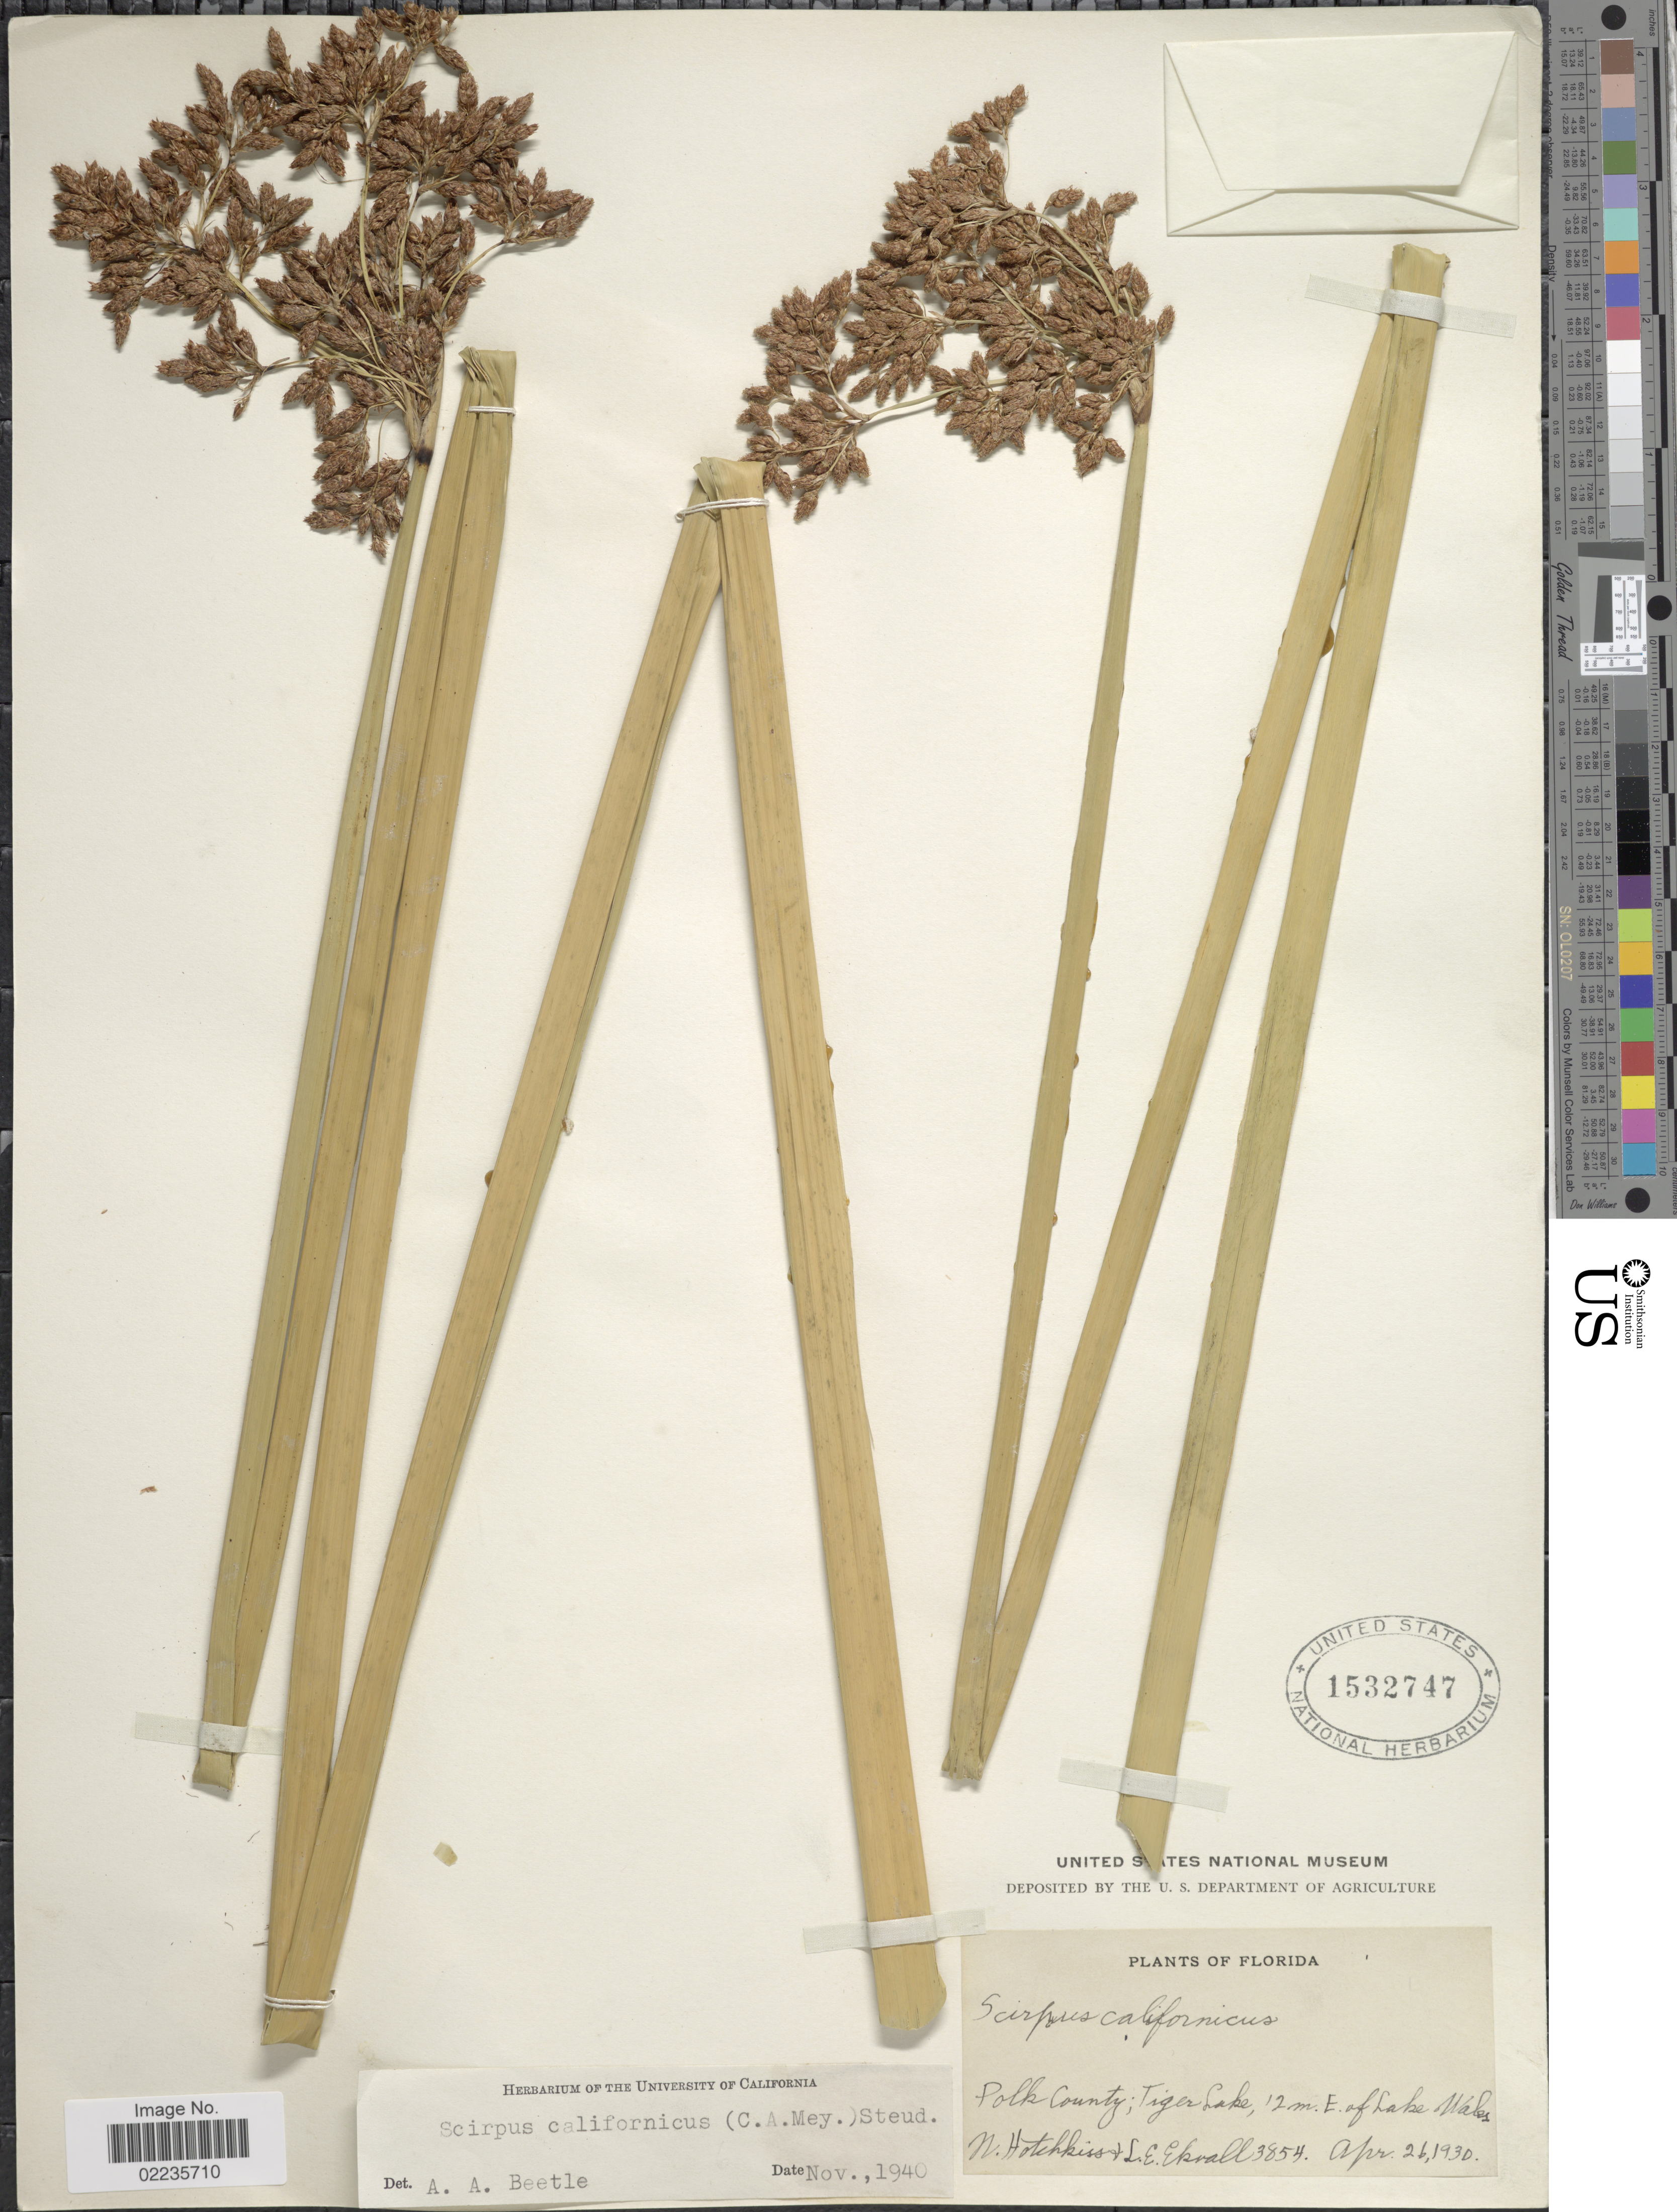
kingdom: Plantae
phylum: Tracheophyta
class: Liliopsida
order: Poales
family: Cyperaceae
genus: Schoenoplectus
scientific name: Schoenoplectus californicus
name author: (C.A. Mey.) Soják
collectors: N. Hotchkiss & L. Ekvall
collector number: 3854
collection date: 1930-04-26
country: United States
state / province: Florida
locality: Polk County, Tiger Lake, 12 mi. E. of Lake Wales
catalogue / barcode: US 1532747